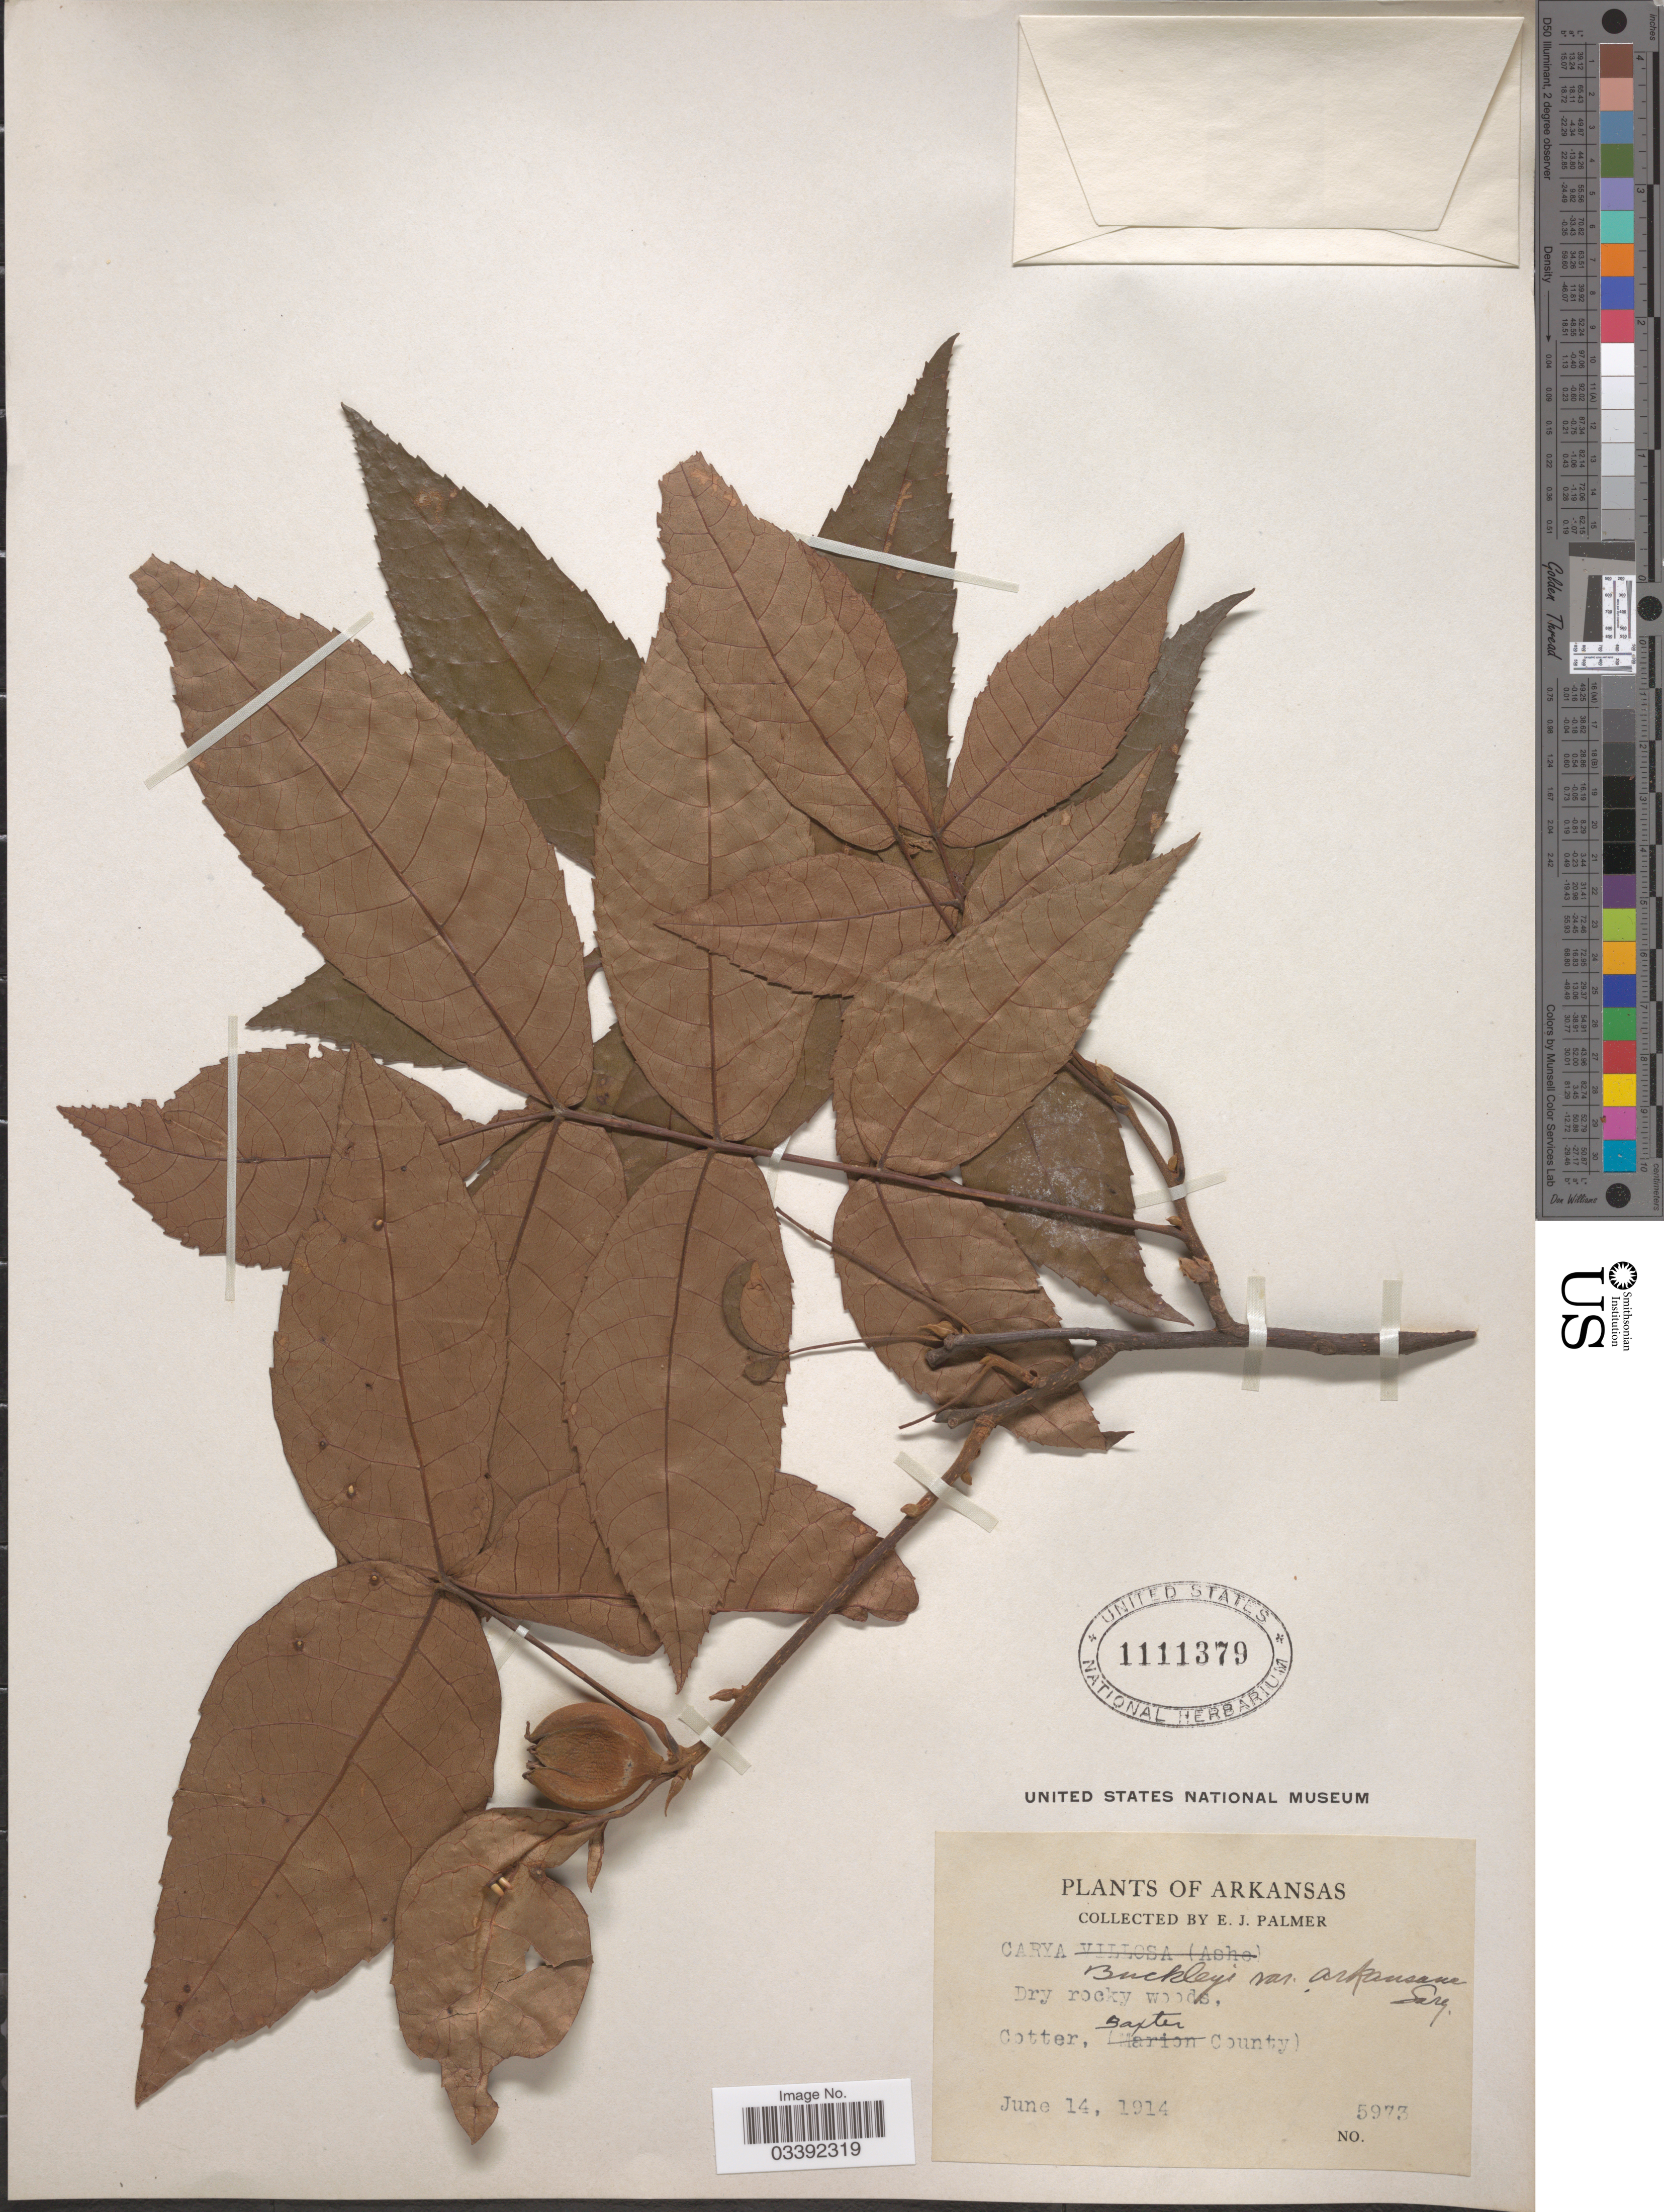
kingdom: Plantae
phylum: Tracheophyta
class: Magnoliopsida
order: Fagales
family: Juglandaceae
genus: Carya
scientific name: Carya texana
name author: Buckley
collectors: E. J. Palmer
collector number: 5973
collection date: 1914-06-14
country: United States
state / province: Arkansas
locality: Cotter, (Saxter County).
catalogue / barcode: US 1111379